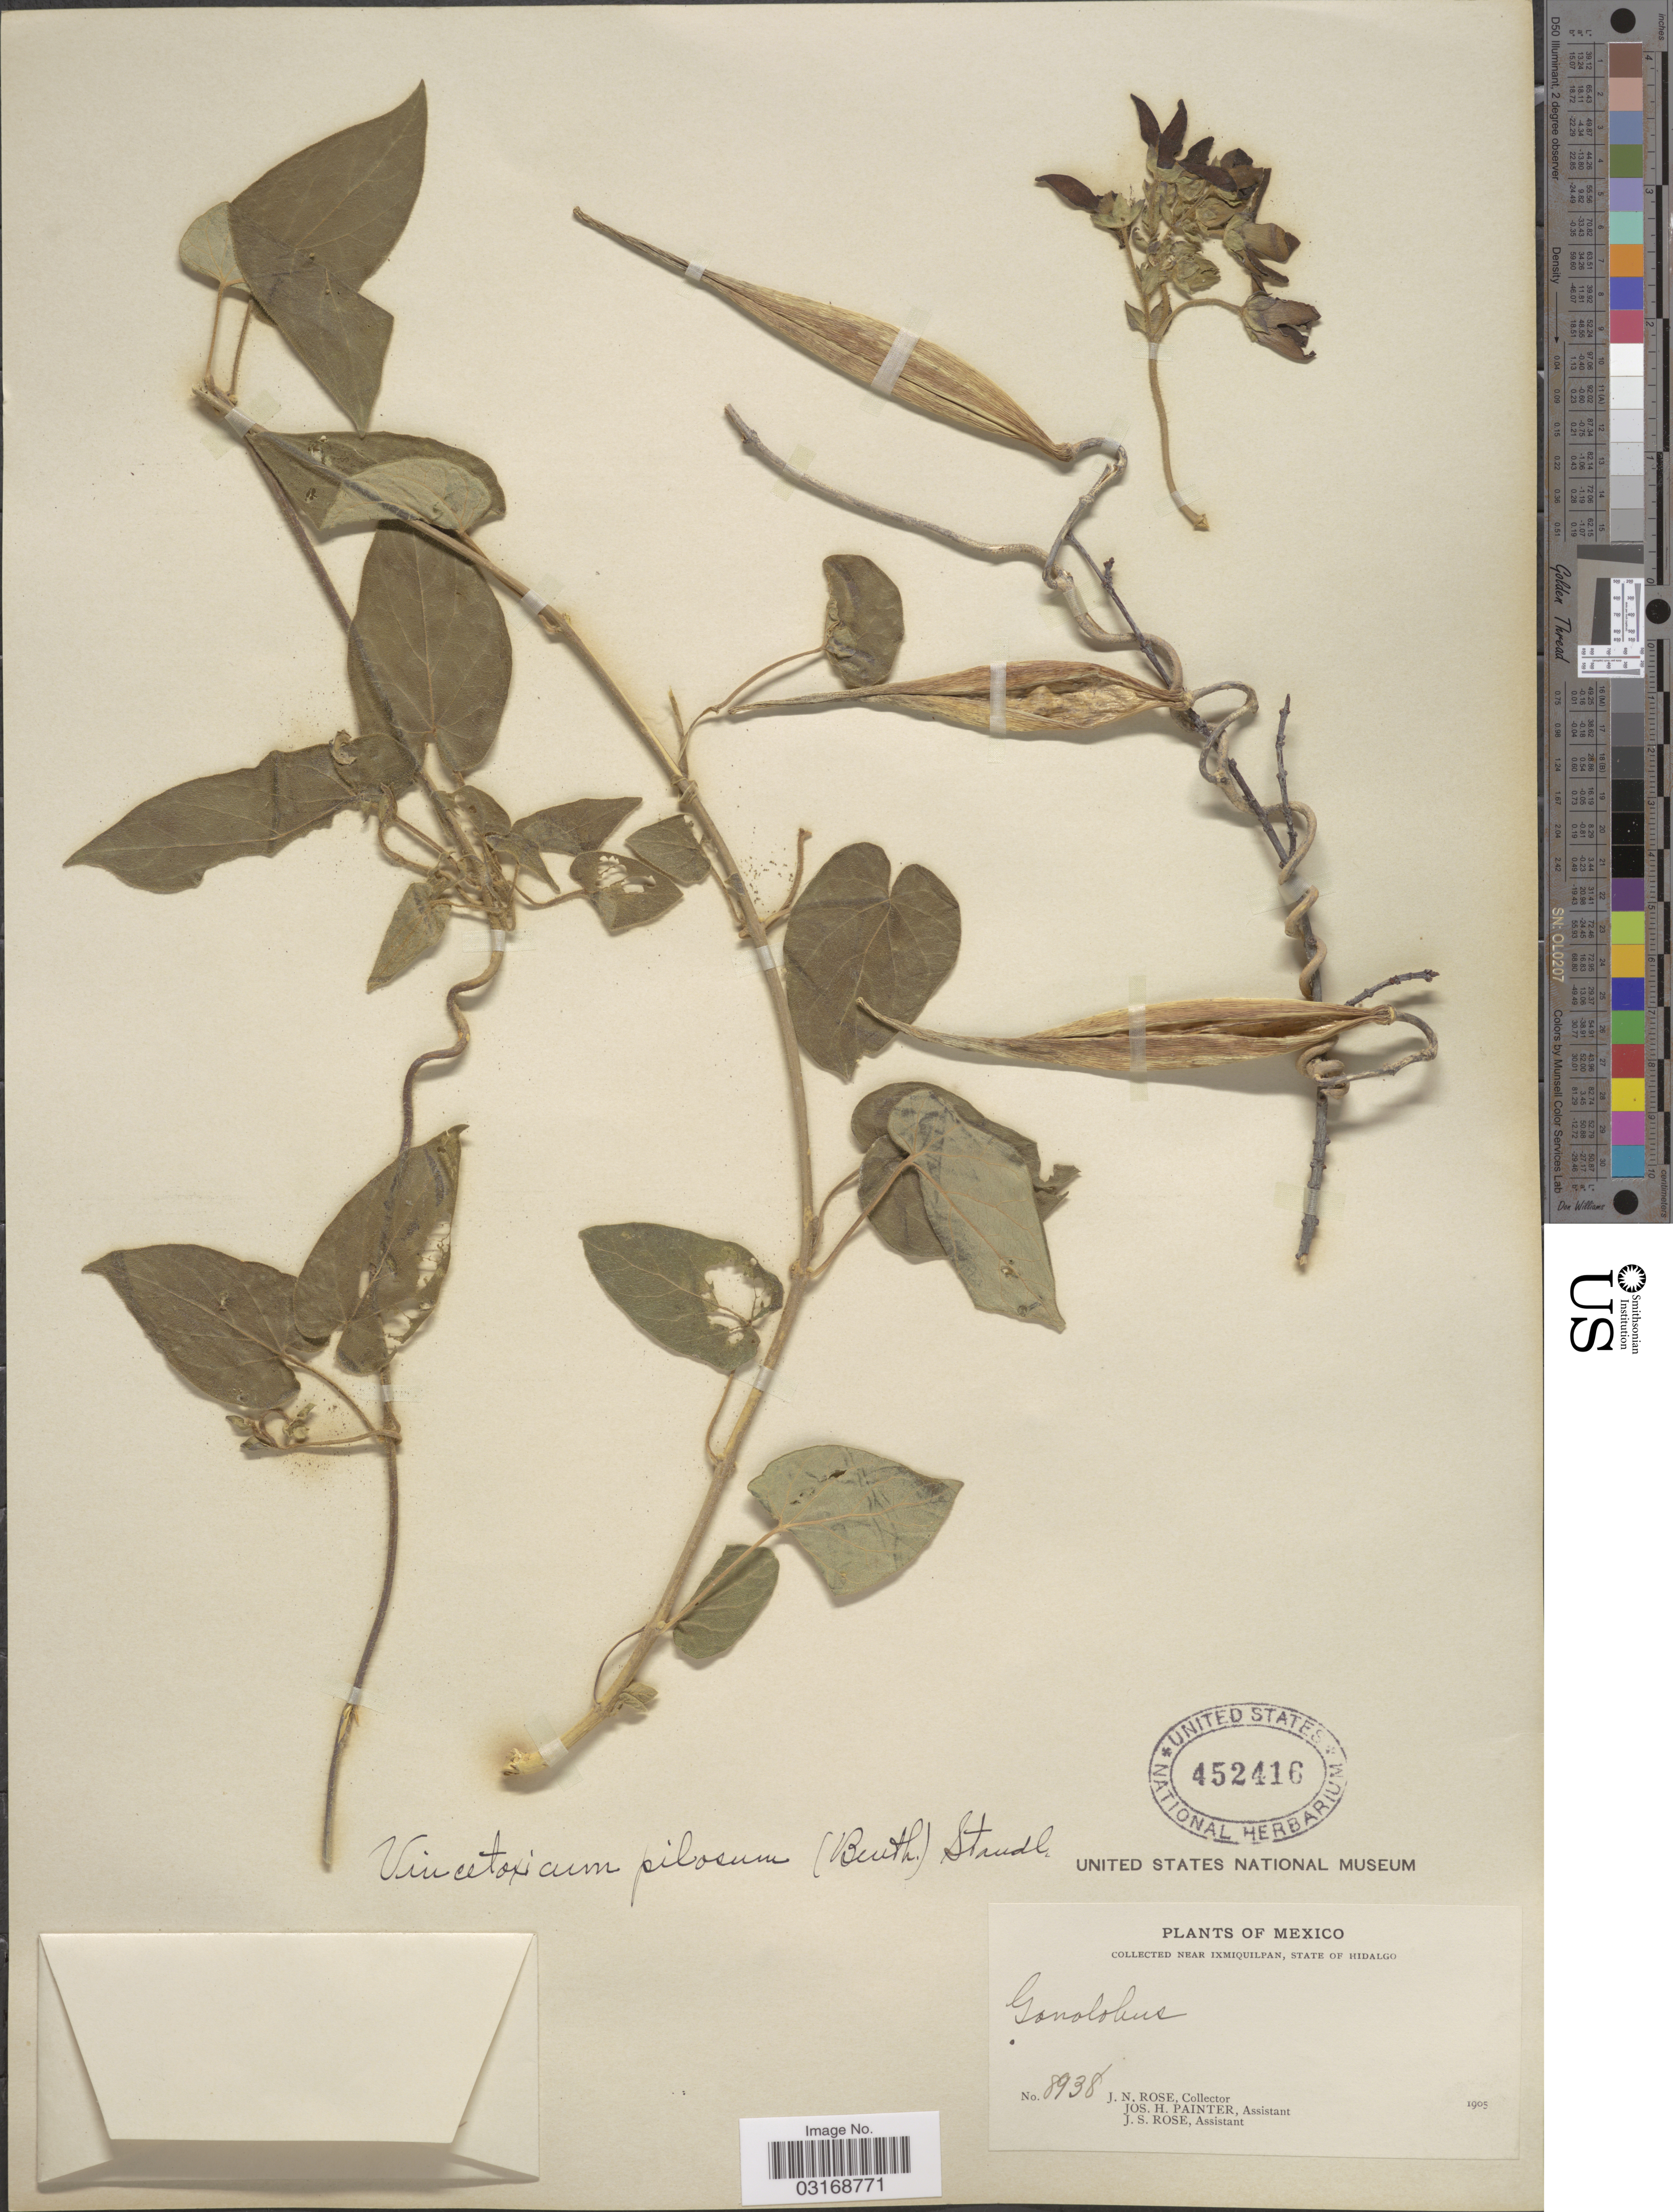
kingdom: Plantae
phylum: Tracheophyta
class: Magnoliopsida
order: Gentianales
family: Apocynaceae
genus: Matelea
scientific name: Matelea pilosa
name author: (Benth.) Woodson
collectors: J. N. Rose, J. H. Painter & J. S. Rose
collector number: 8938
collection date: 1905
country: Mexico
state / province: Hidalgo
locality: Near Ixmiquilpan, State of Hidalgo.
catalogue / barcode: US 452416